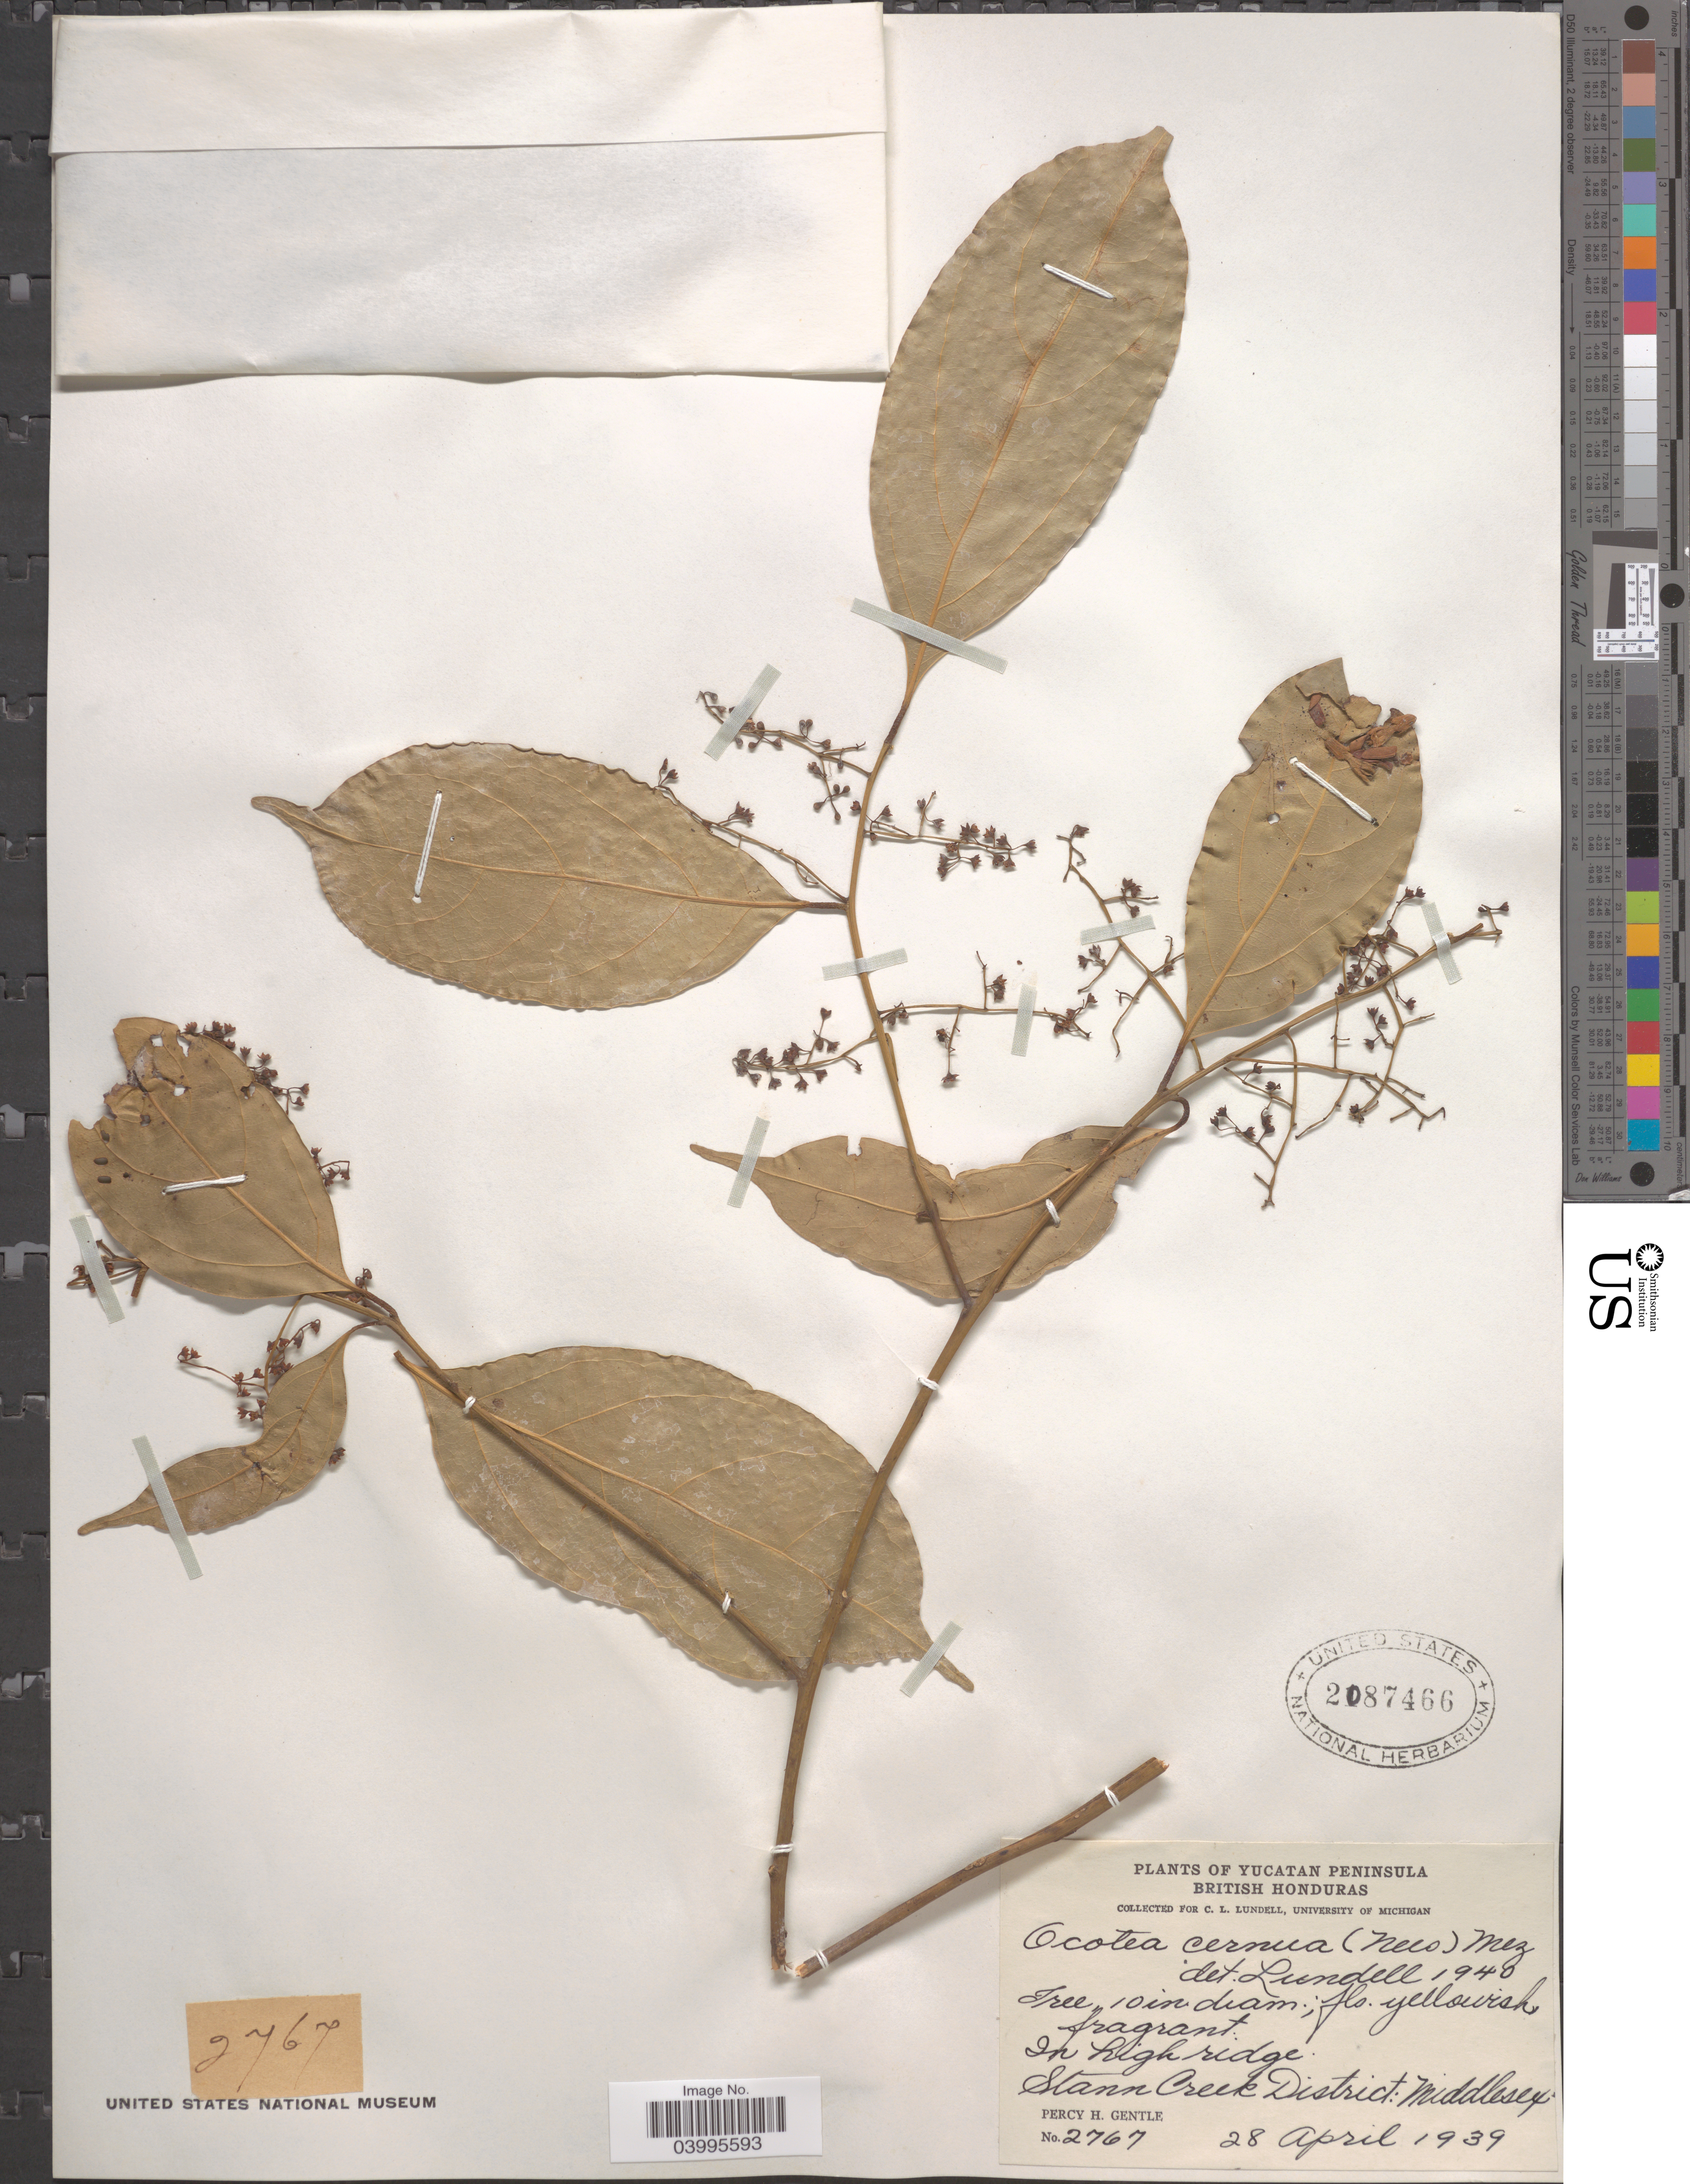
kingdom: Plantae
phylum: Tracheophyta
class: Magnoliopsida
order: Laurales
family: Lauraceae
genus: Ocotea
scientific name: Ocotea cernua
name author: (Nees) Mez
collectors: P. H. Gentle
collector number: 2767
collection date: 1939-04-28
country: Belize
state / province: Stann Creek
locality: Yucatan Peninsula. British Honduras. In high ridge, Stann Creek District: Middlesex.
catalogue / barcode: US 2087466